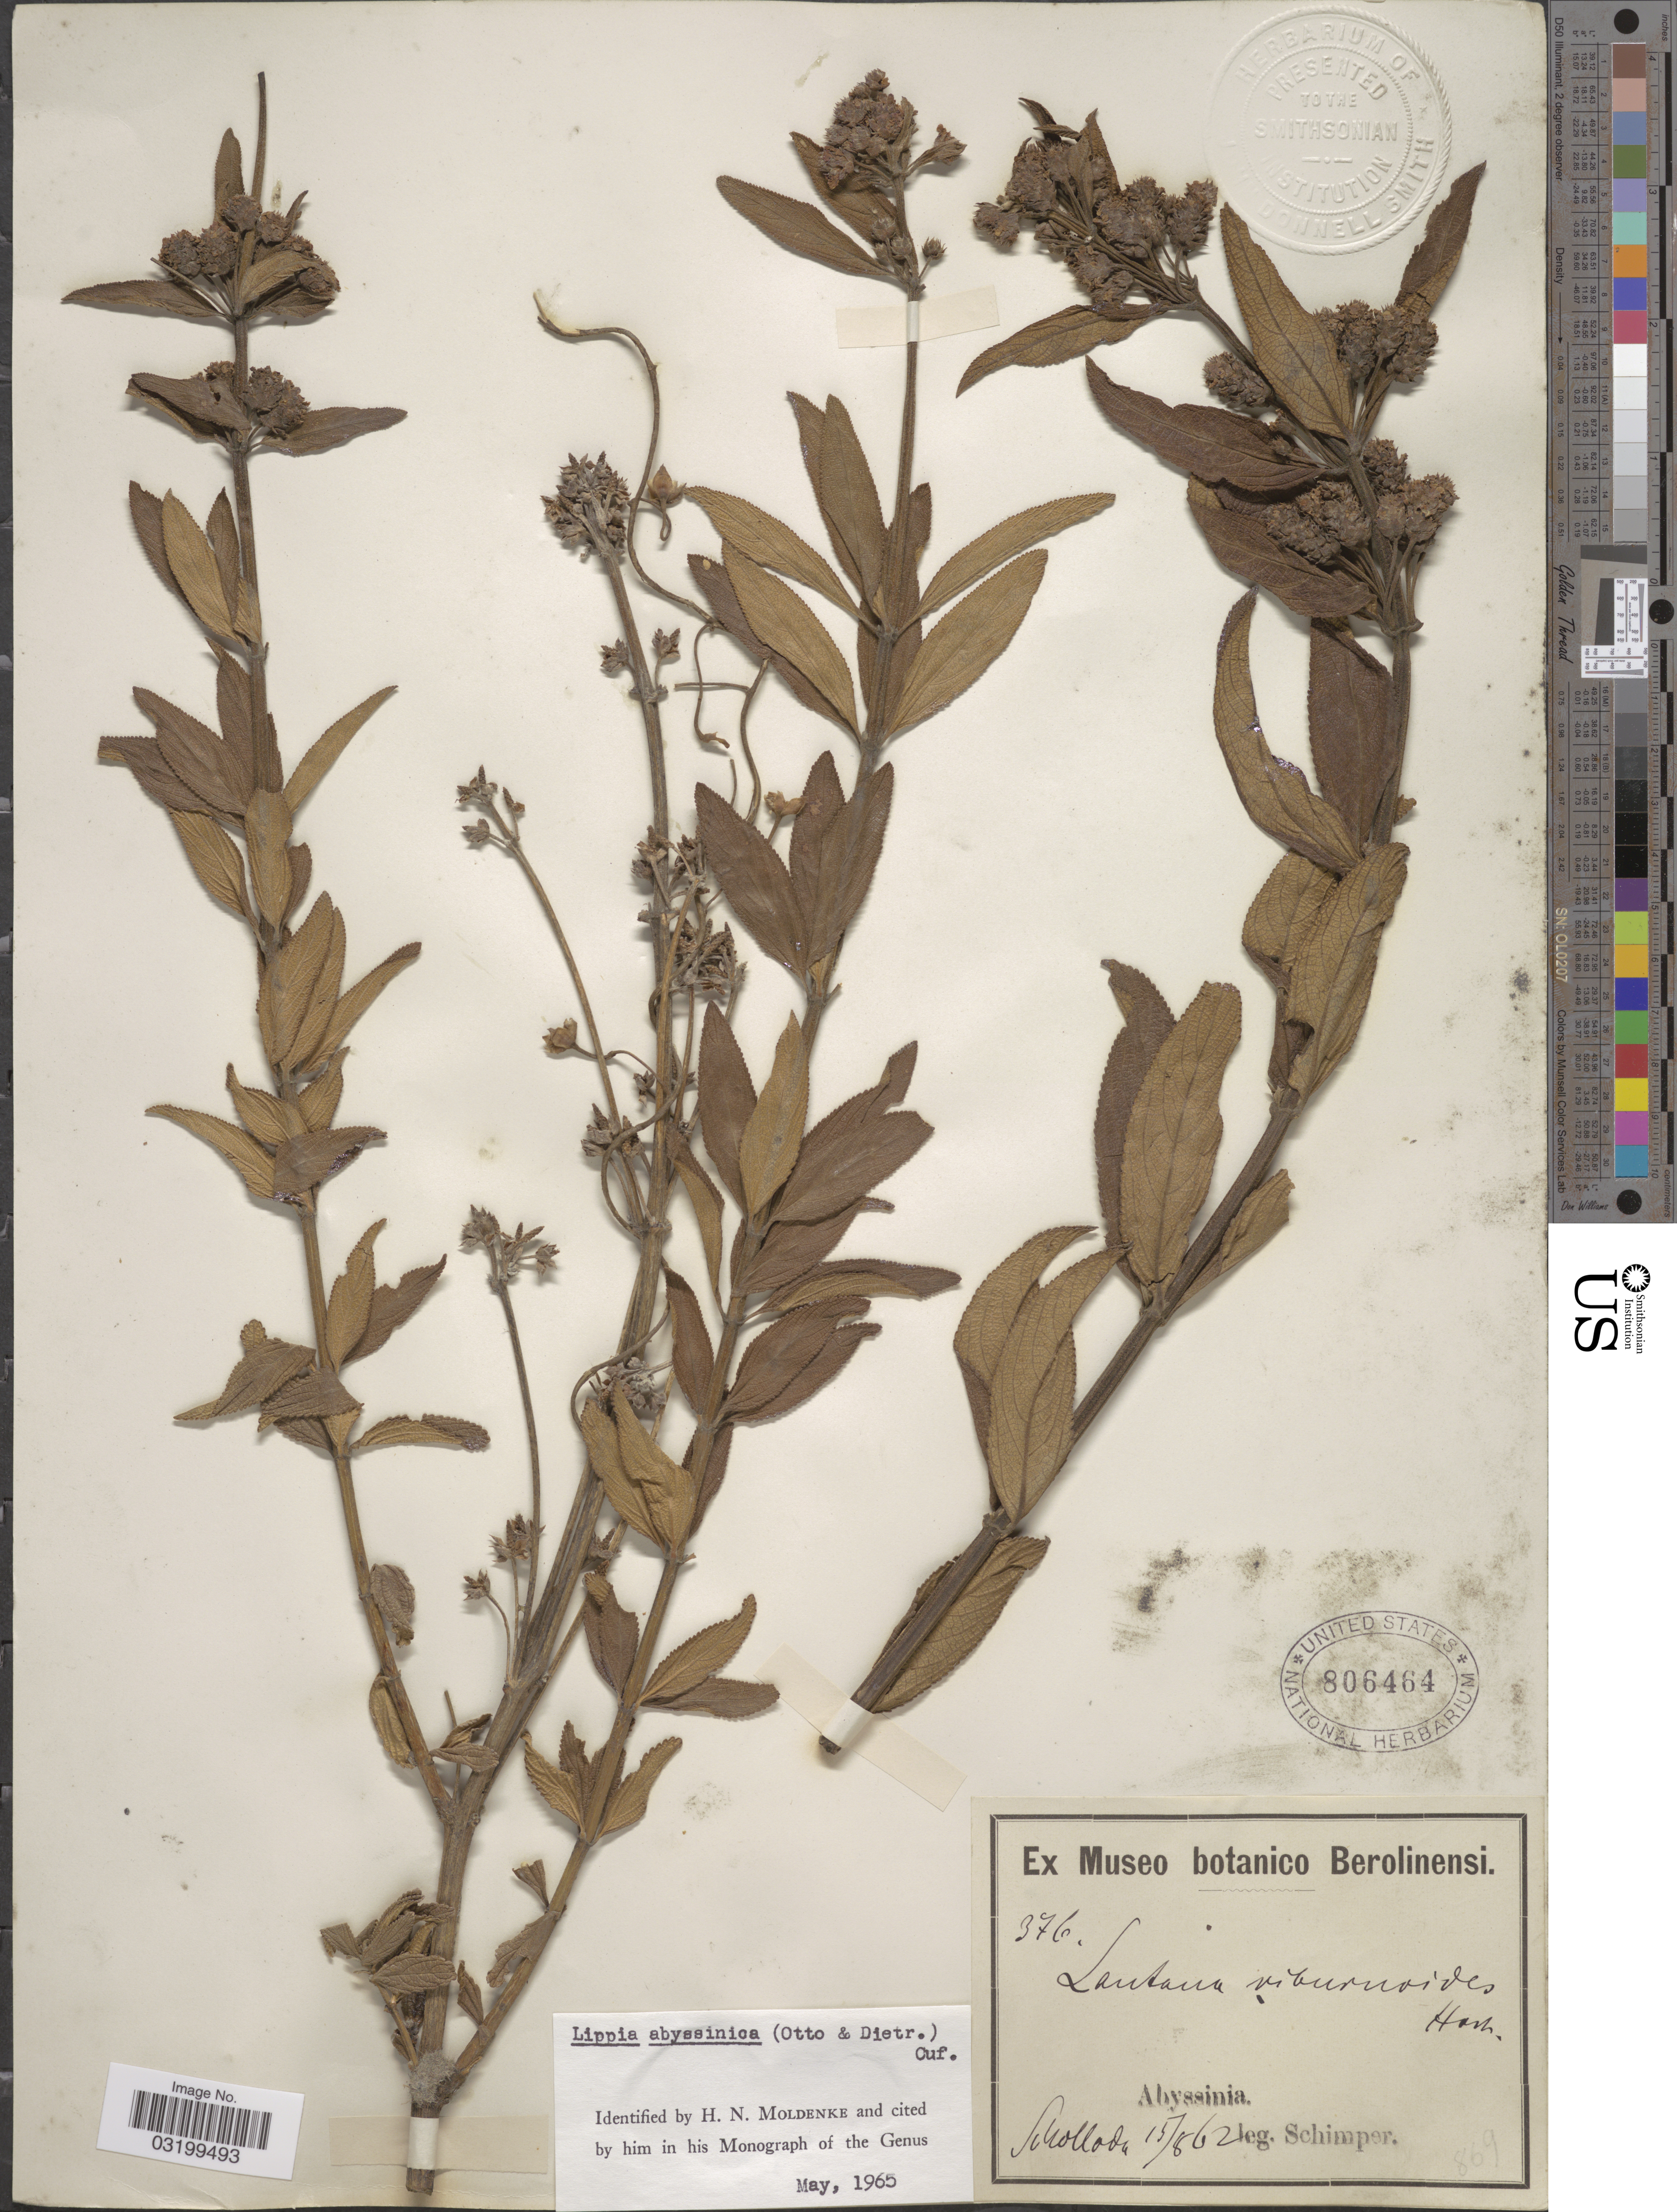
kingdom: Plantae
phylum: Tracheophyta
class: Magnoliopsida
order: Lamiales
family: Verbenaceae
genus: Lippia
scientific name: Lippia abyssinica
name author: (Otto & A. Dietr.) Cufod.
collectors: -. Schimper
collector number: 376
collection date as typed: Transcribed d/m/y: 15/8/62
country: Eritrea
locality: Abyssinia. Scholloda [interpreted].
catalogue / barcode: US 806464